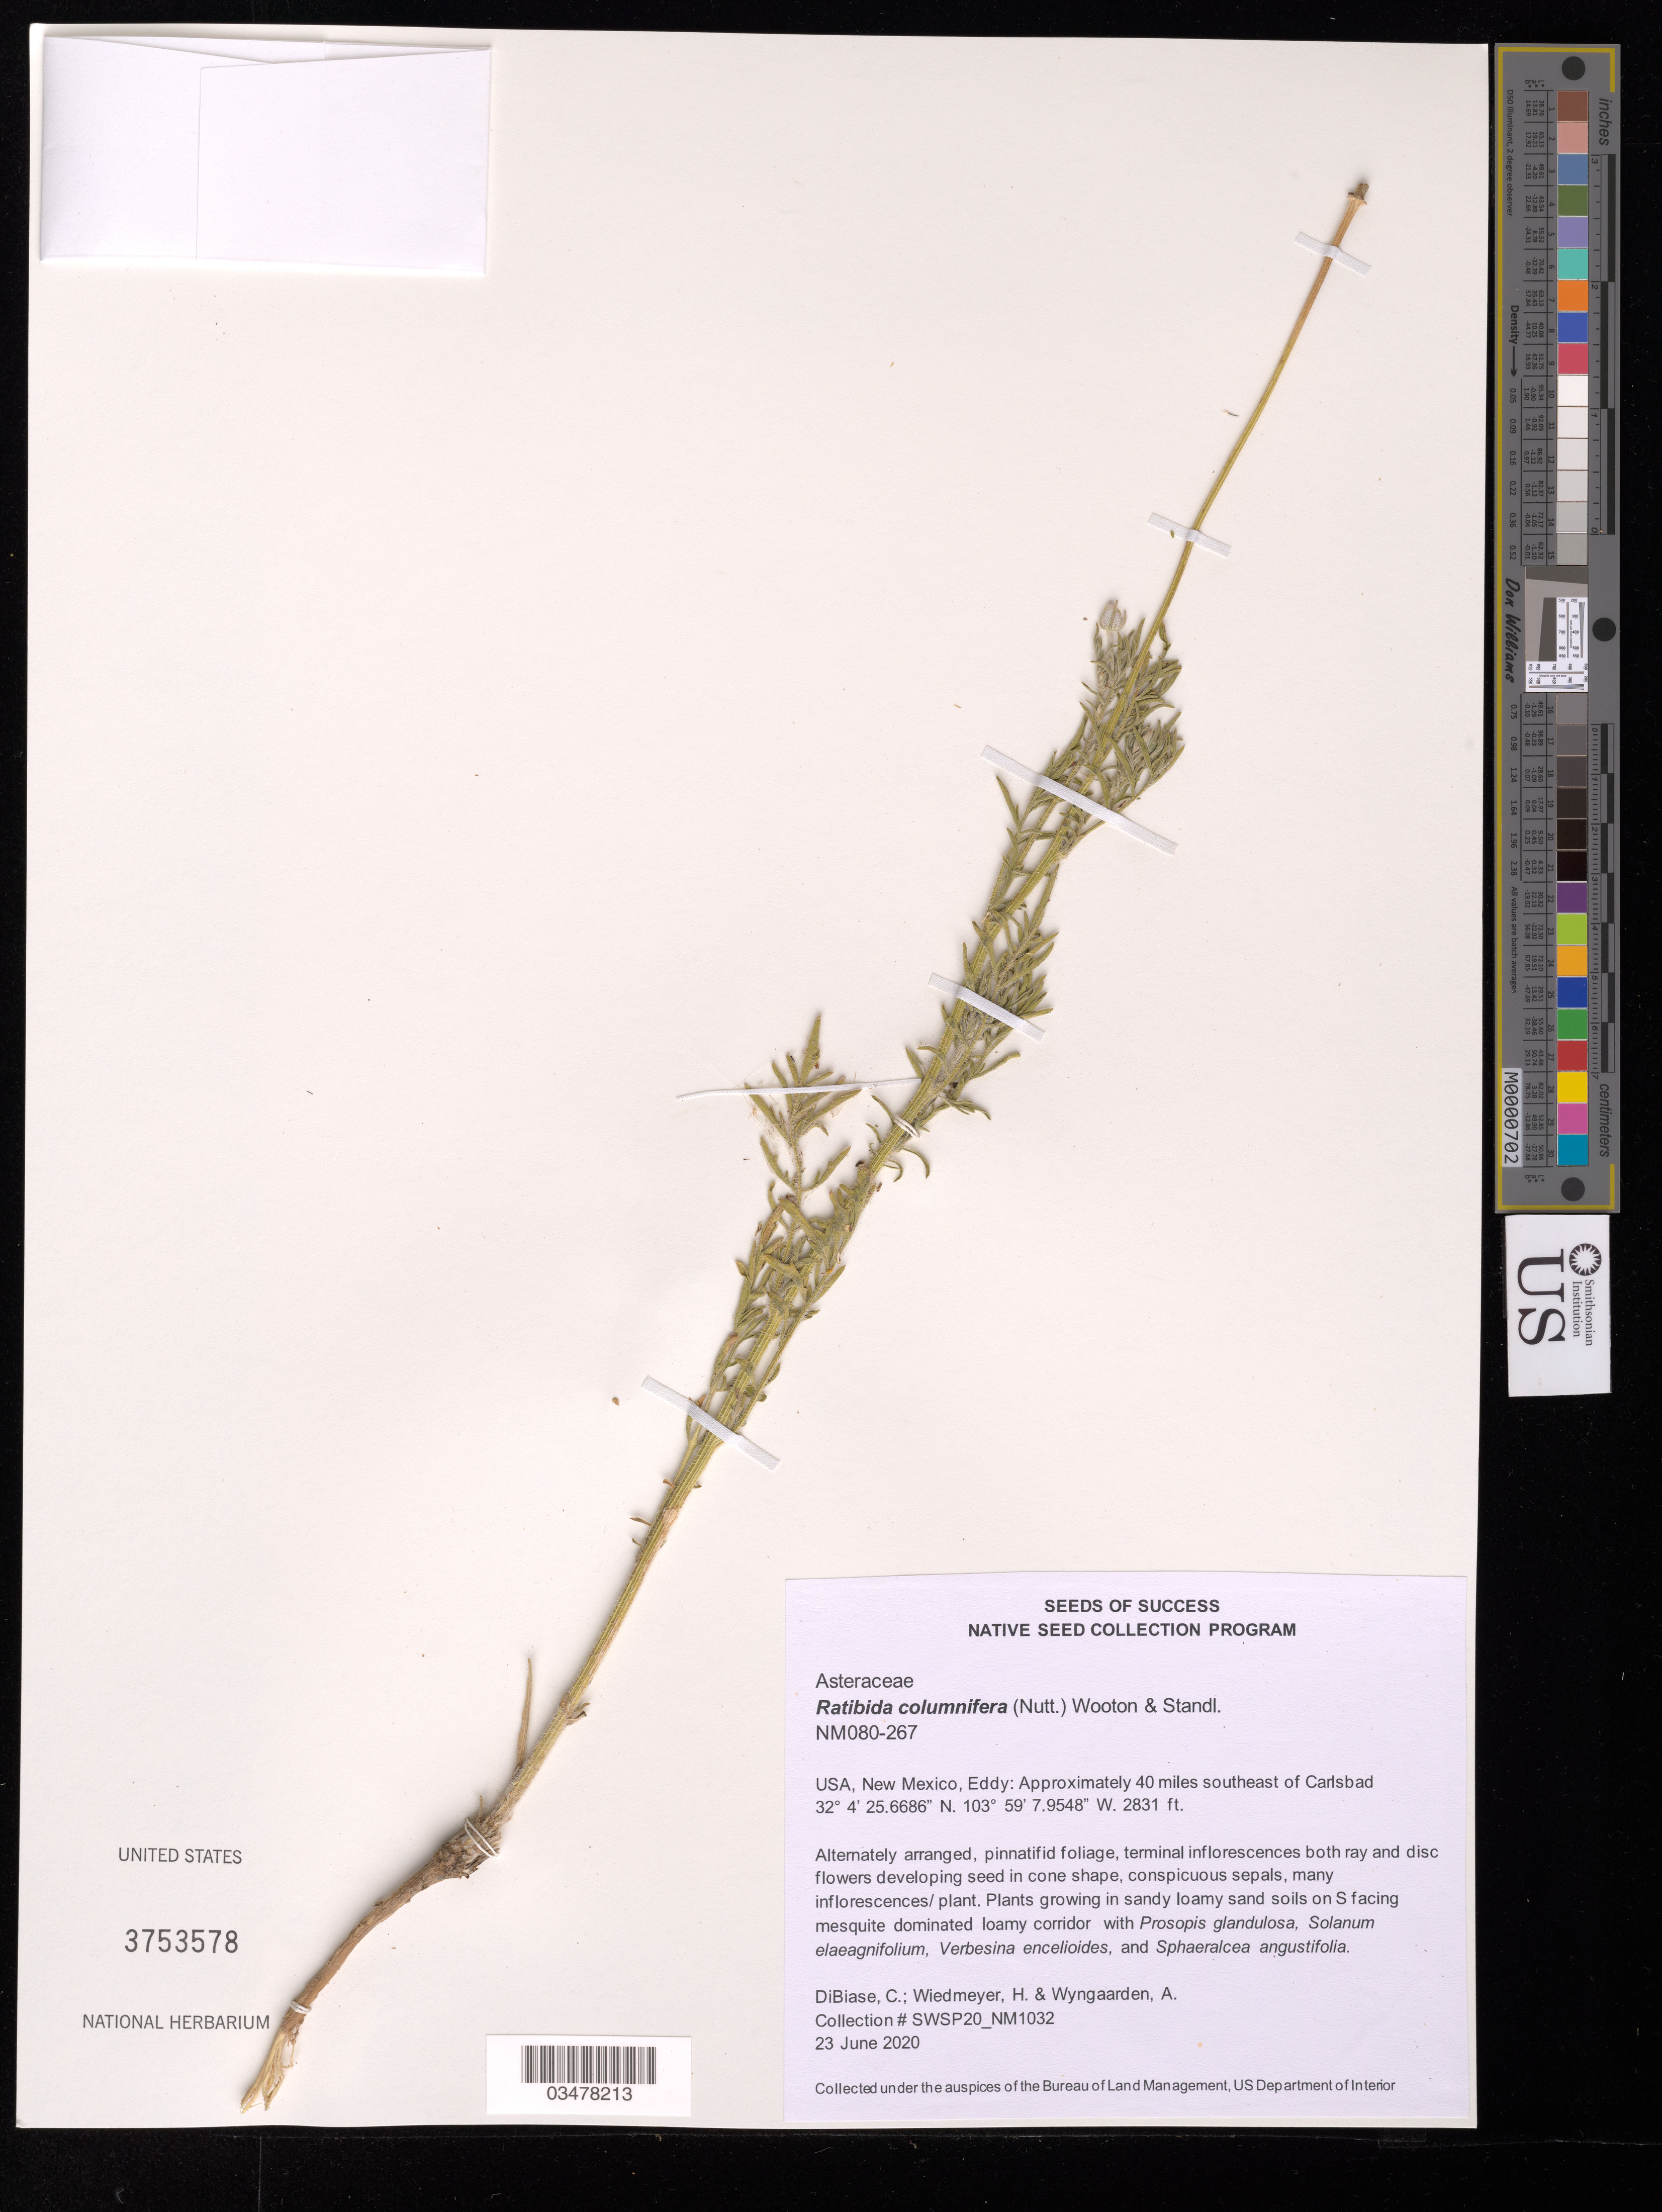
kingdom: Plantae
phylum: Tracheophyta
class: Magnoliopsida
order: Asterales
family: Asteraceae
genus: Ratibida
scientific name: Ratibida columnifera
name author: (Nutt.) Wooton & Standl.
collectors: C. DiBiase, H. Wiedmeyer & A. Wyngaarden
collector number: NM080-267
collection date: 2020-06-23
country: United States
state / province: New Mexico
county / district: Eddy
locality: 40 mi. SE of Carlsbad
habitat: Sandy loamy soils on mesquite dominated loamy corridor. With Prosopis glandulosa, Verbesina encelioides, etc.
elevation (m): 863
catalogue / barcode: US 3753578